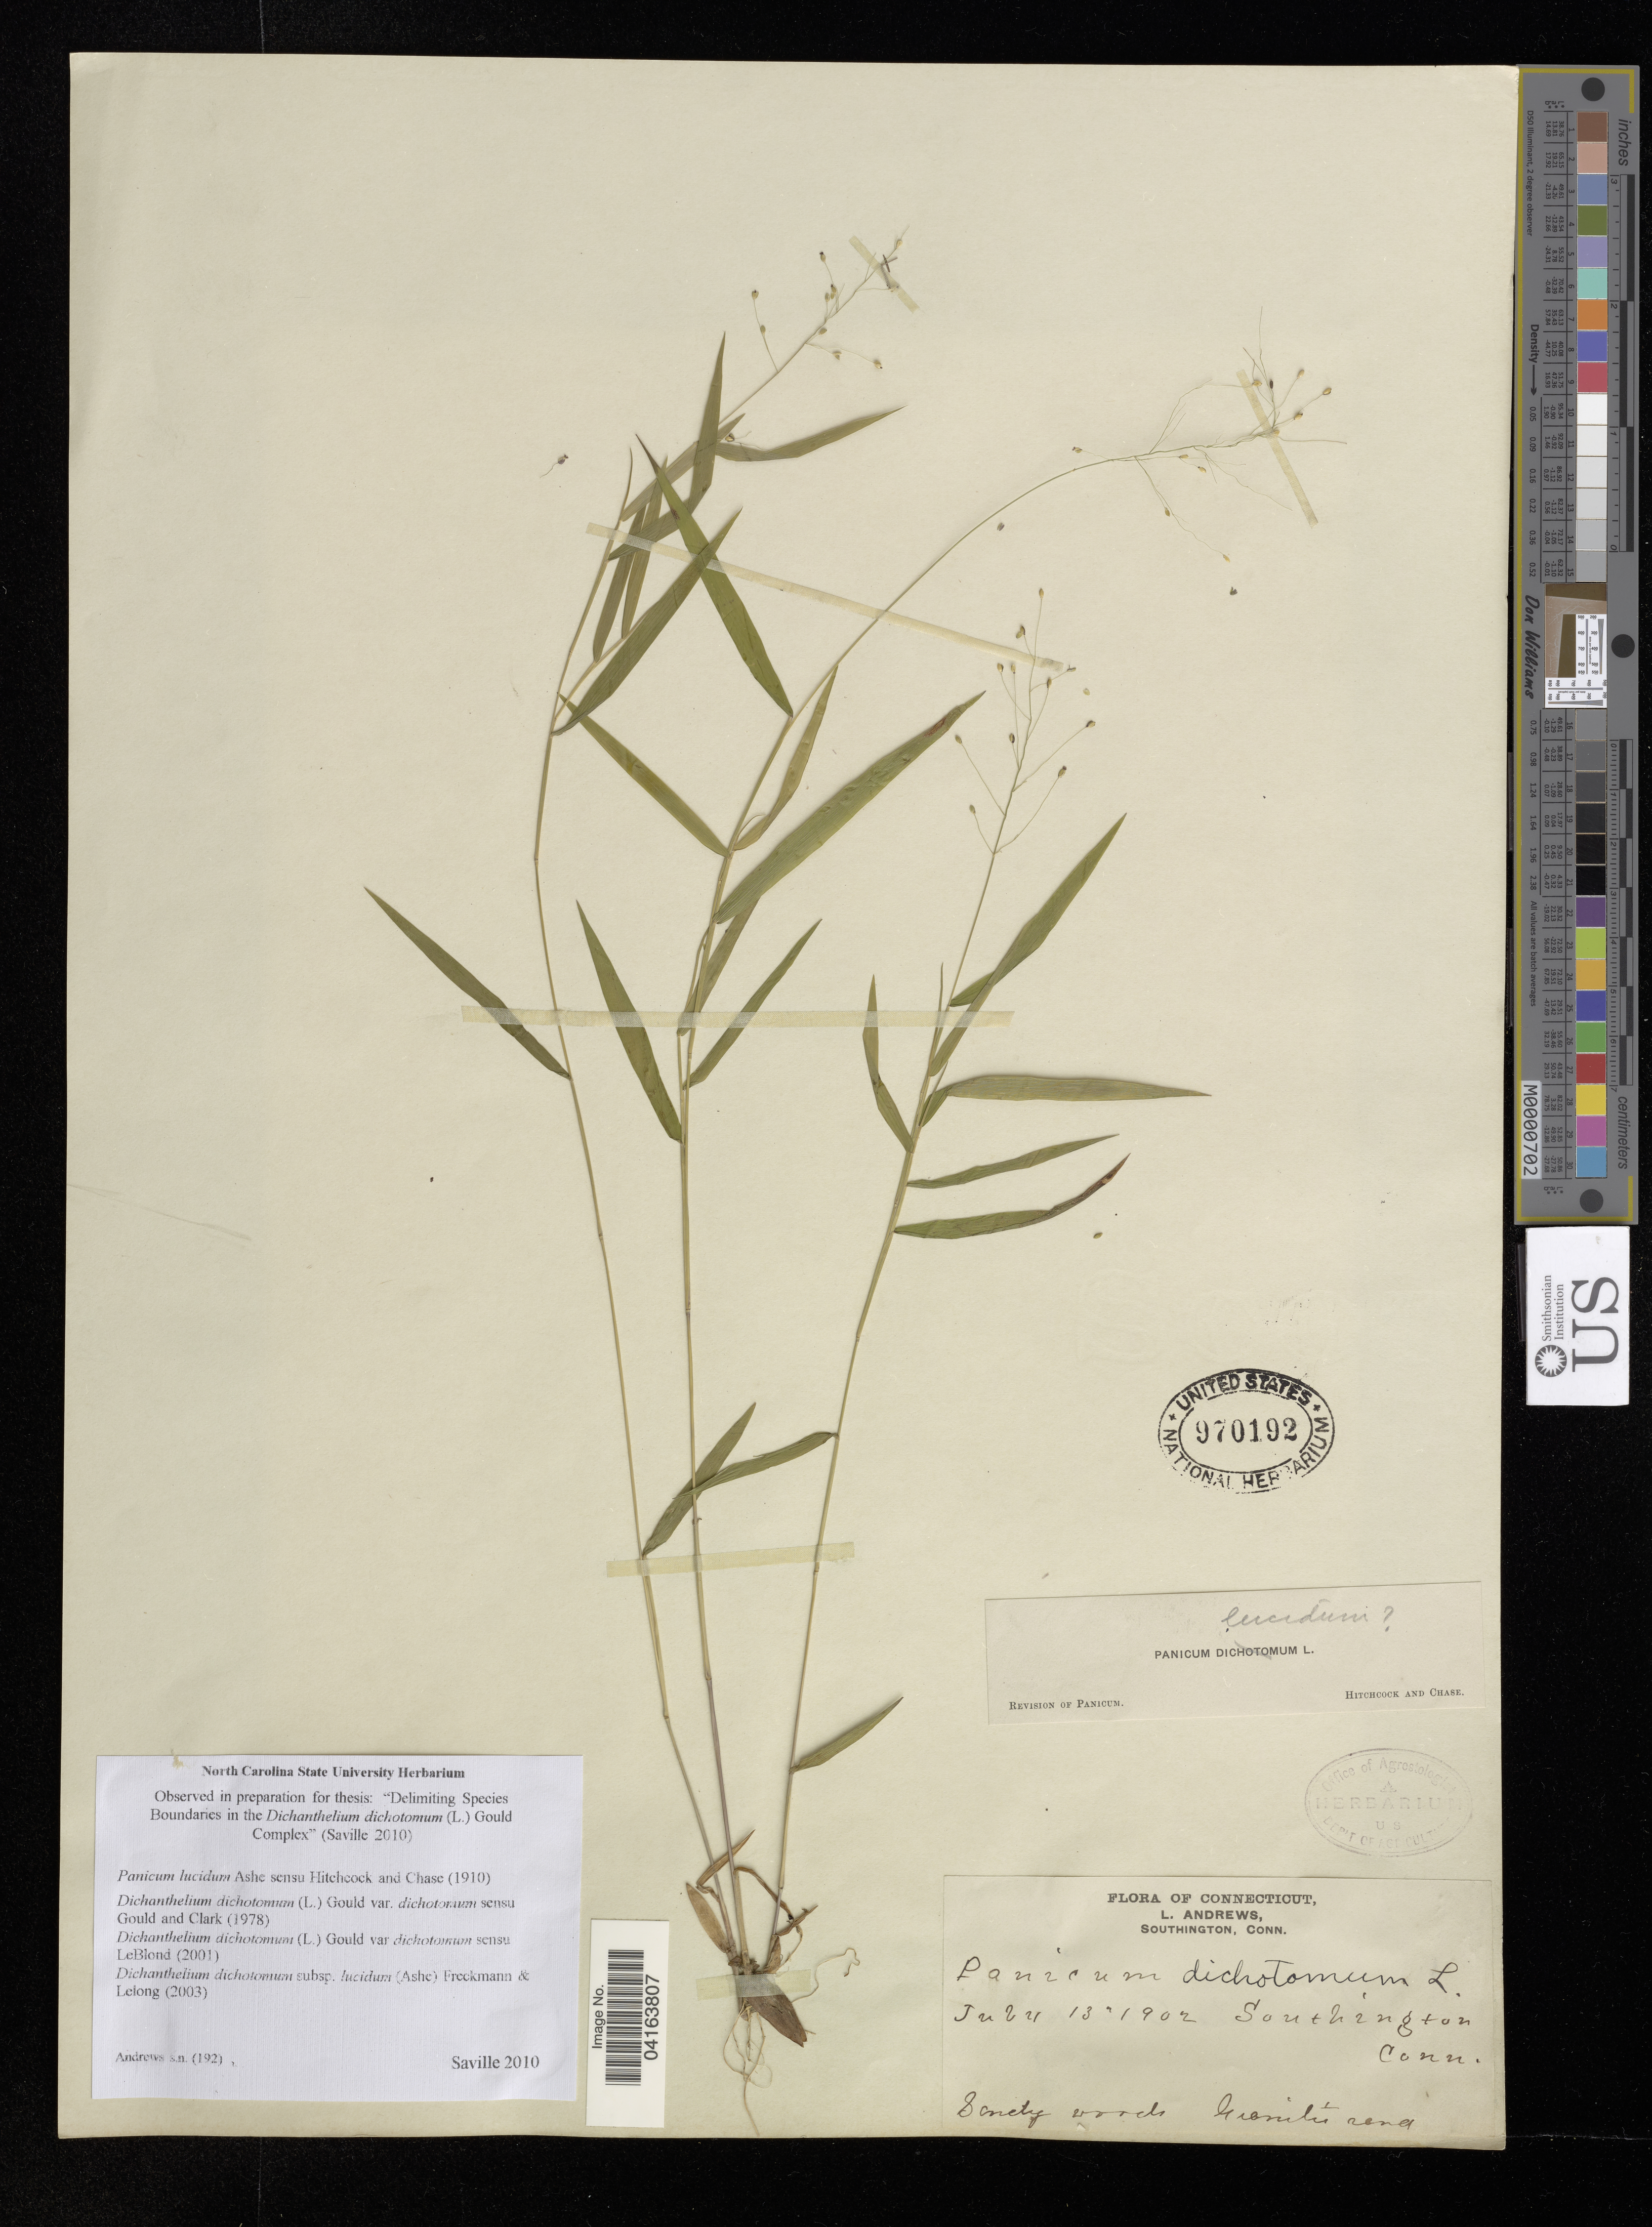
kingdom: Plantae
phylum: Tracheophyta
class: Liliopsida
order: Poales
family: Poaceae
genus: Dichanthelium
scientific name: Dichanthelium dichotomum subsp. lucidum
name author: (Ashe) Freckmann & Lelong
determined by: Saville, A. C., (NCSC), North Carolina State University (UNITED STATES)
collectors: L. Andrews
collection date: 1902-07-13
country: United States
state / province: Connecticut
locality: Southington Conn.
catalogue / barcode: US 970192